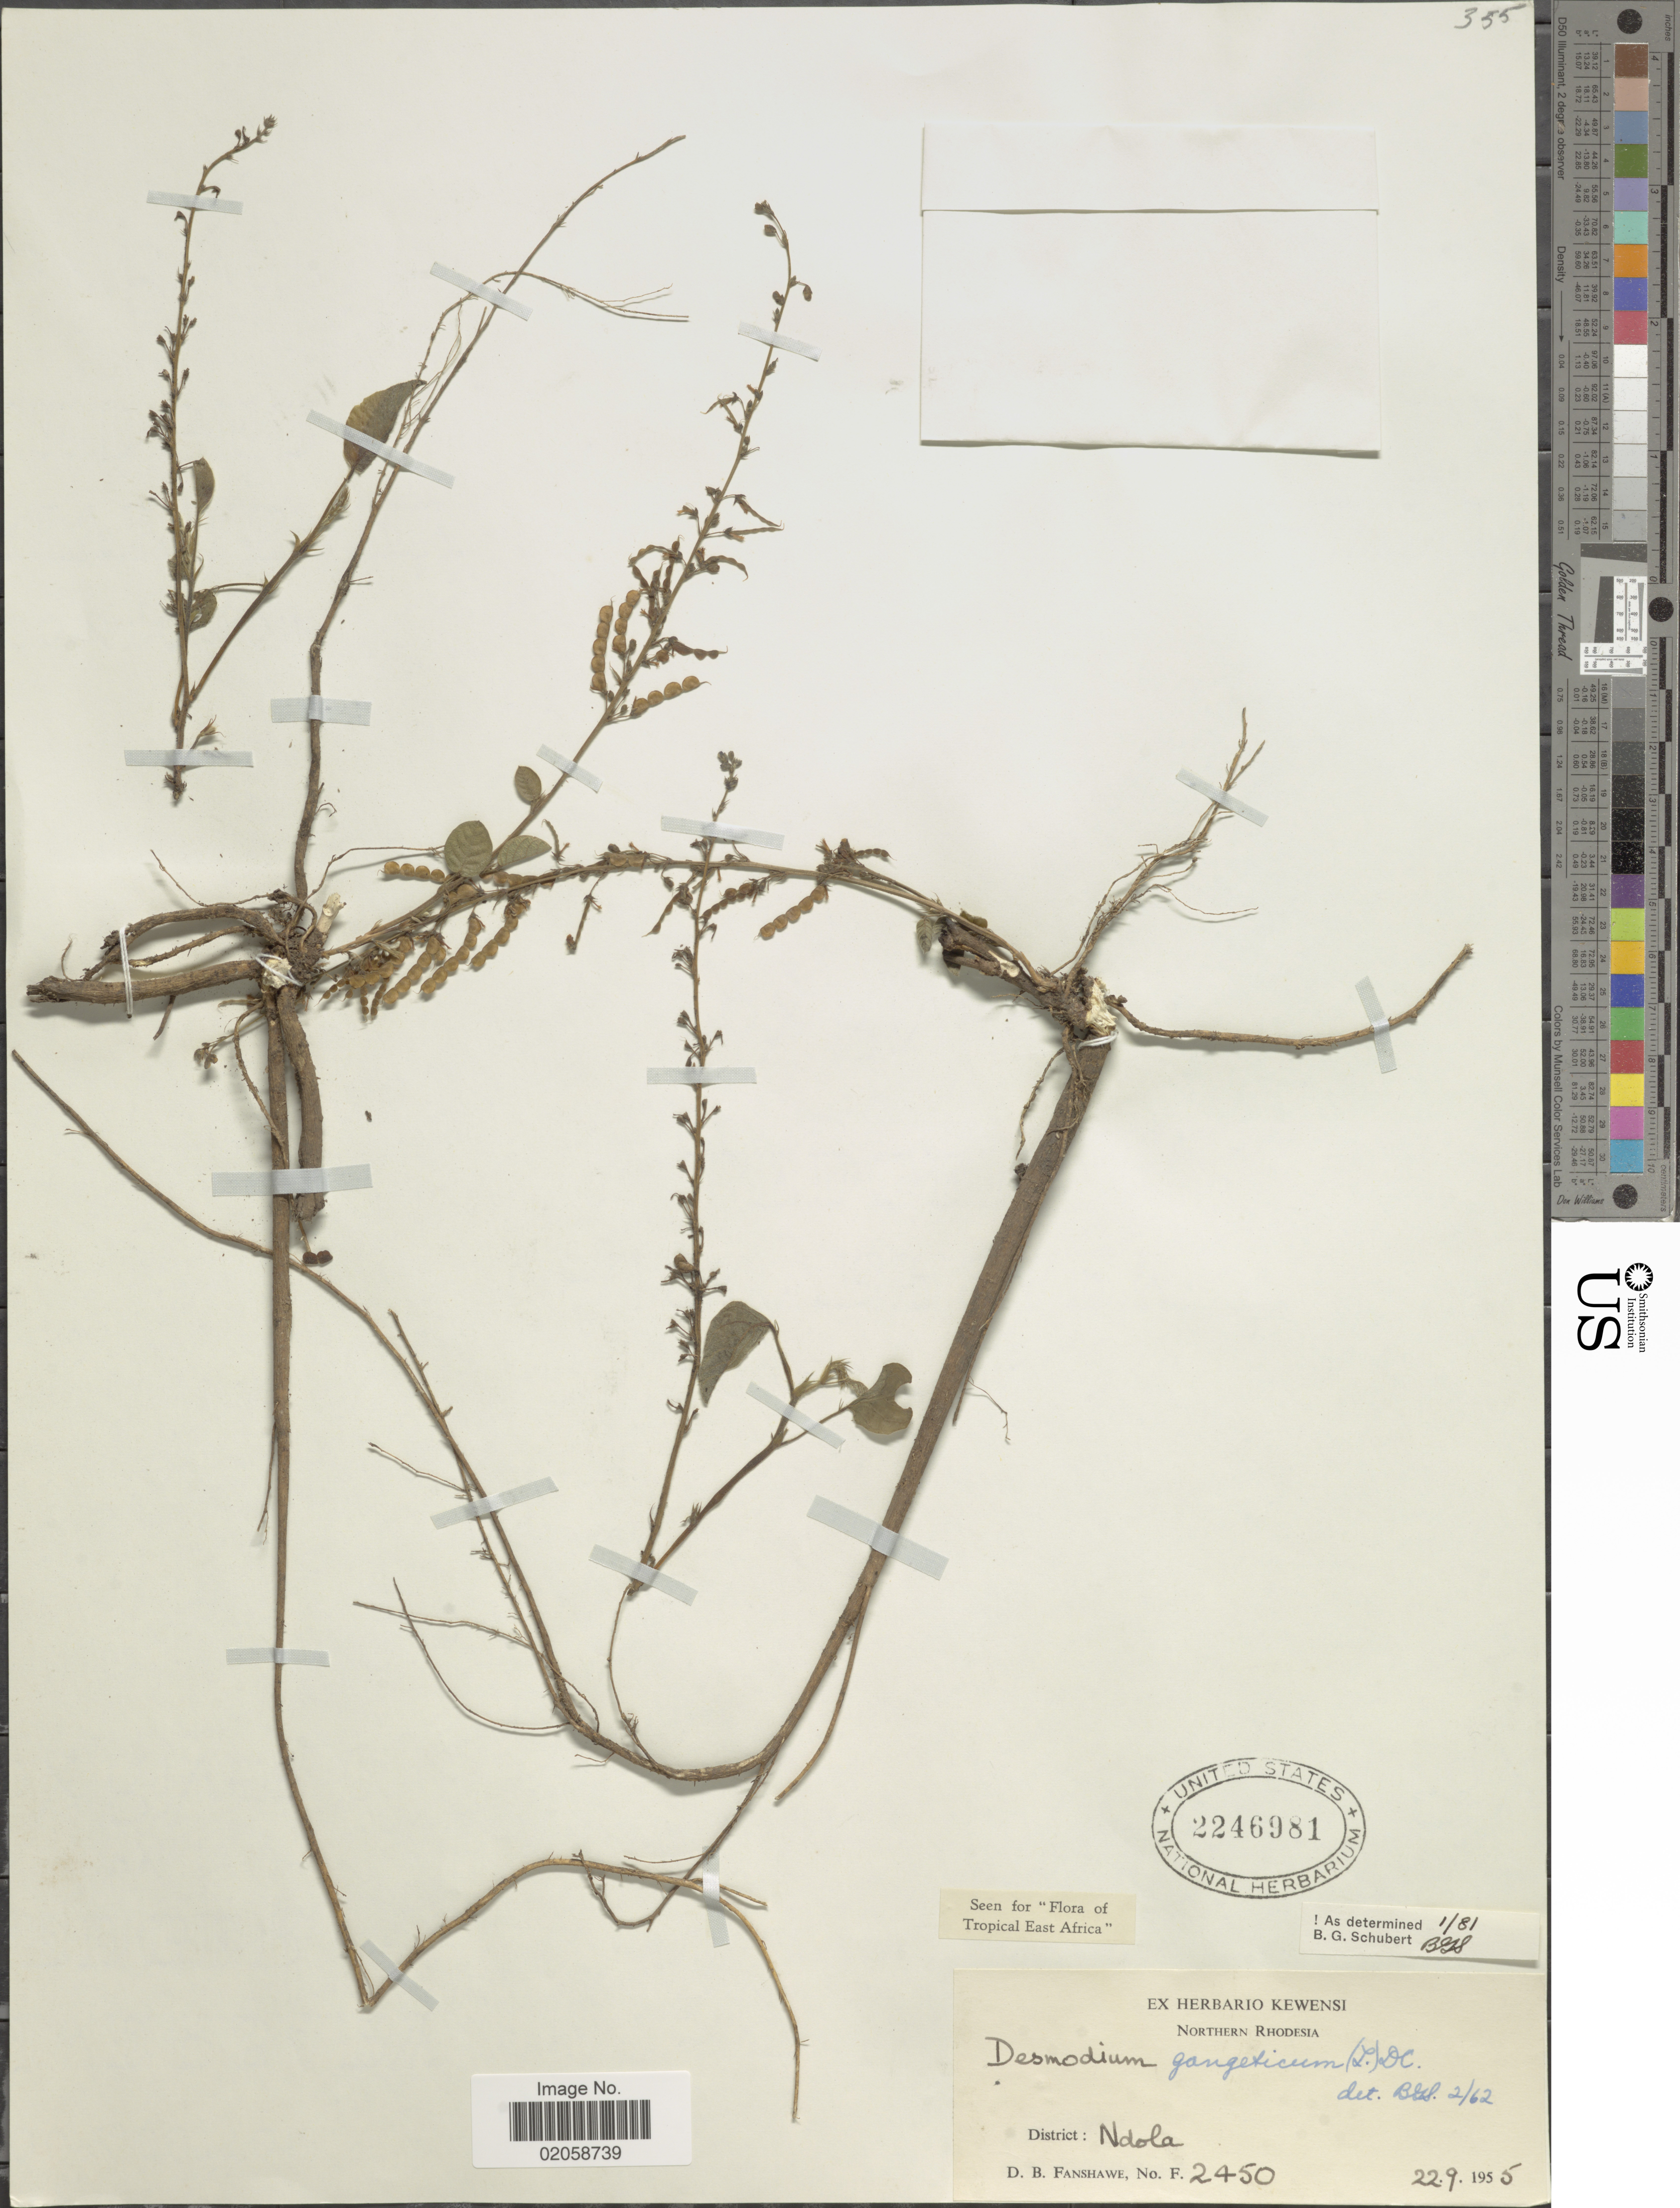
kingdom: Plantae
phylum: Tracheophyta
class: Magnoliopsida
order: Fabales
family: Fabaceae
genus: Pleurolobus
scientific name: Pleurolobus gangeticus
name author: (L.) J. St.-Hil. ex H. Ohashi & K. Ohashi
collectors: D. B. Fanshawe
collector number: F2450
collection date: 1955-09-22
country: Zambia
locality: Northern Rhodesia, District Ndola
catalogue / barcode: US 2246981